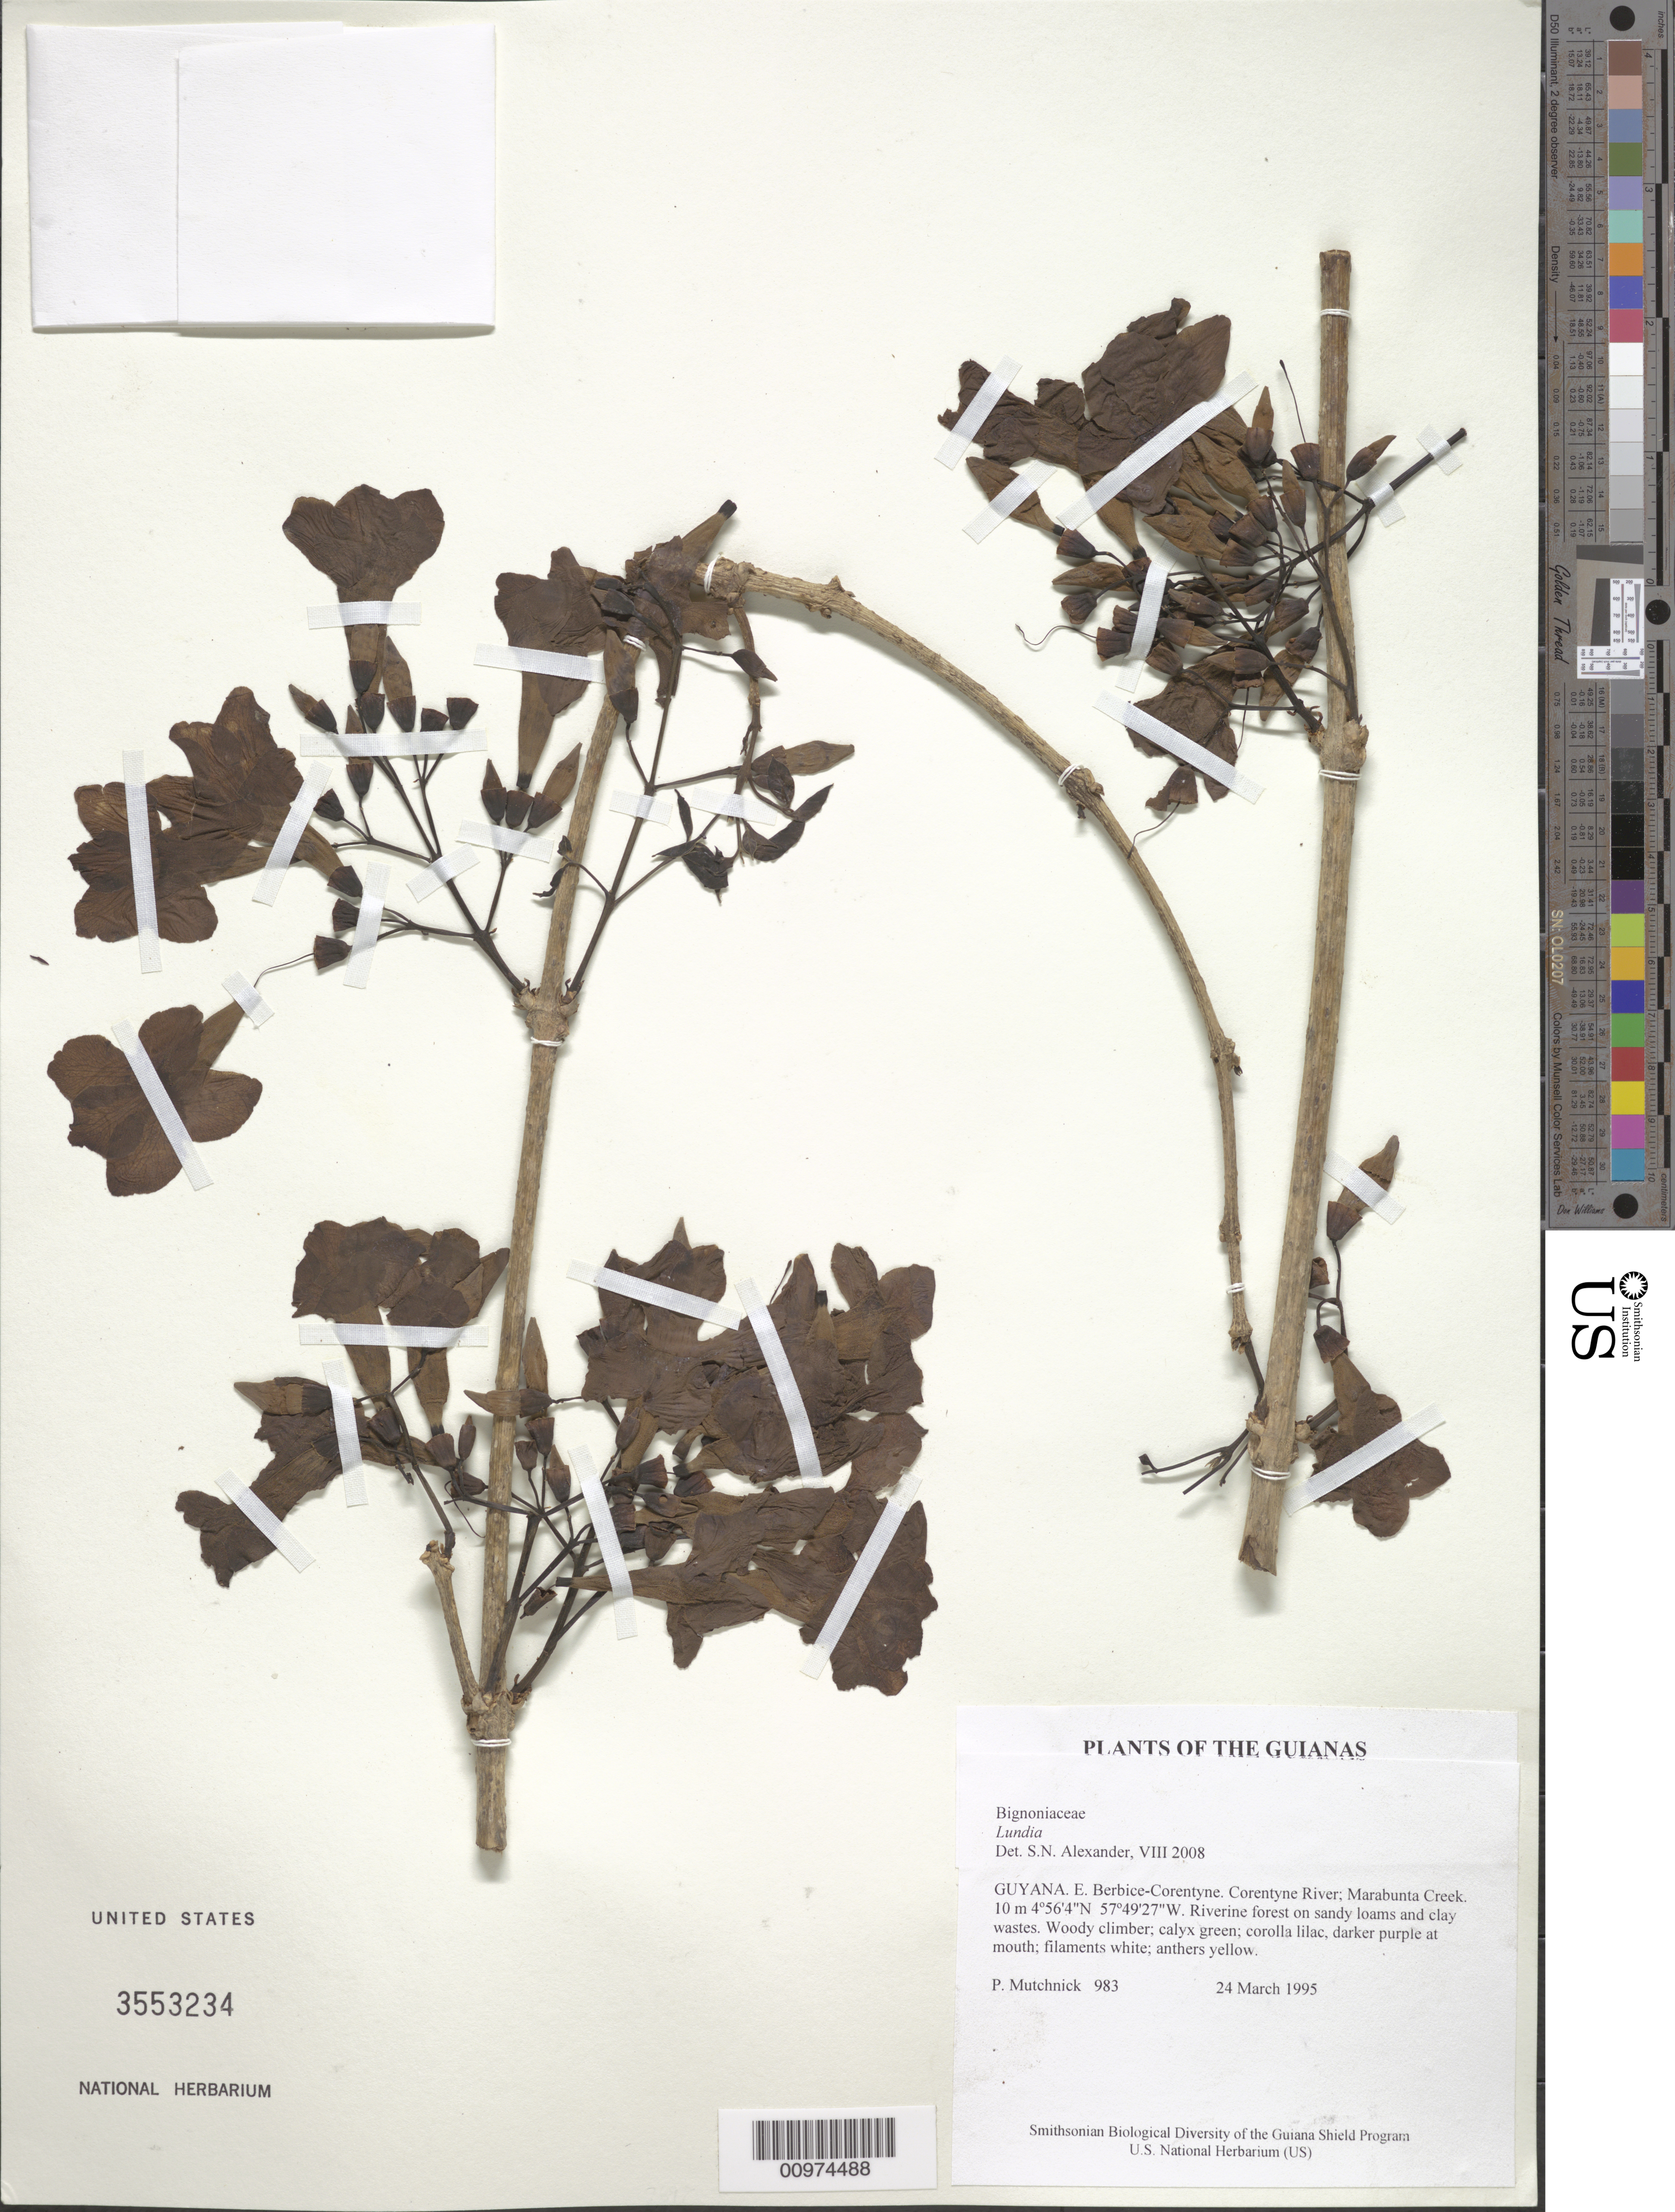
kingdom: Plantae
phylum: Tracheophyta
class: Magnoliopsida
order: Lamiales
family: Bignoniaceae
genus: Lundia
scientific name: Lundia sp.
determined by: Alexander, S. N.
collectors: P. Mutchnick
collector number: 983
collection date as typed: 24 March 1995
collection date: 1995-03-24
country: Guyana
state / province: E. Berbice-Corentyne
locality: Corentyne River; Marabunta Creek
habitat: Riverine forest on sandy loams and clay wastes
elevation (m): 10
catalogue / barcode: US 3553234